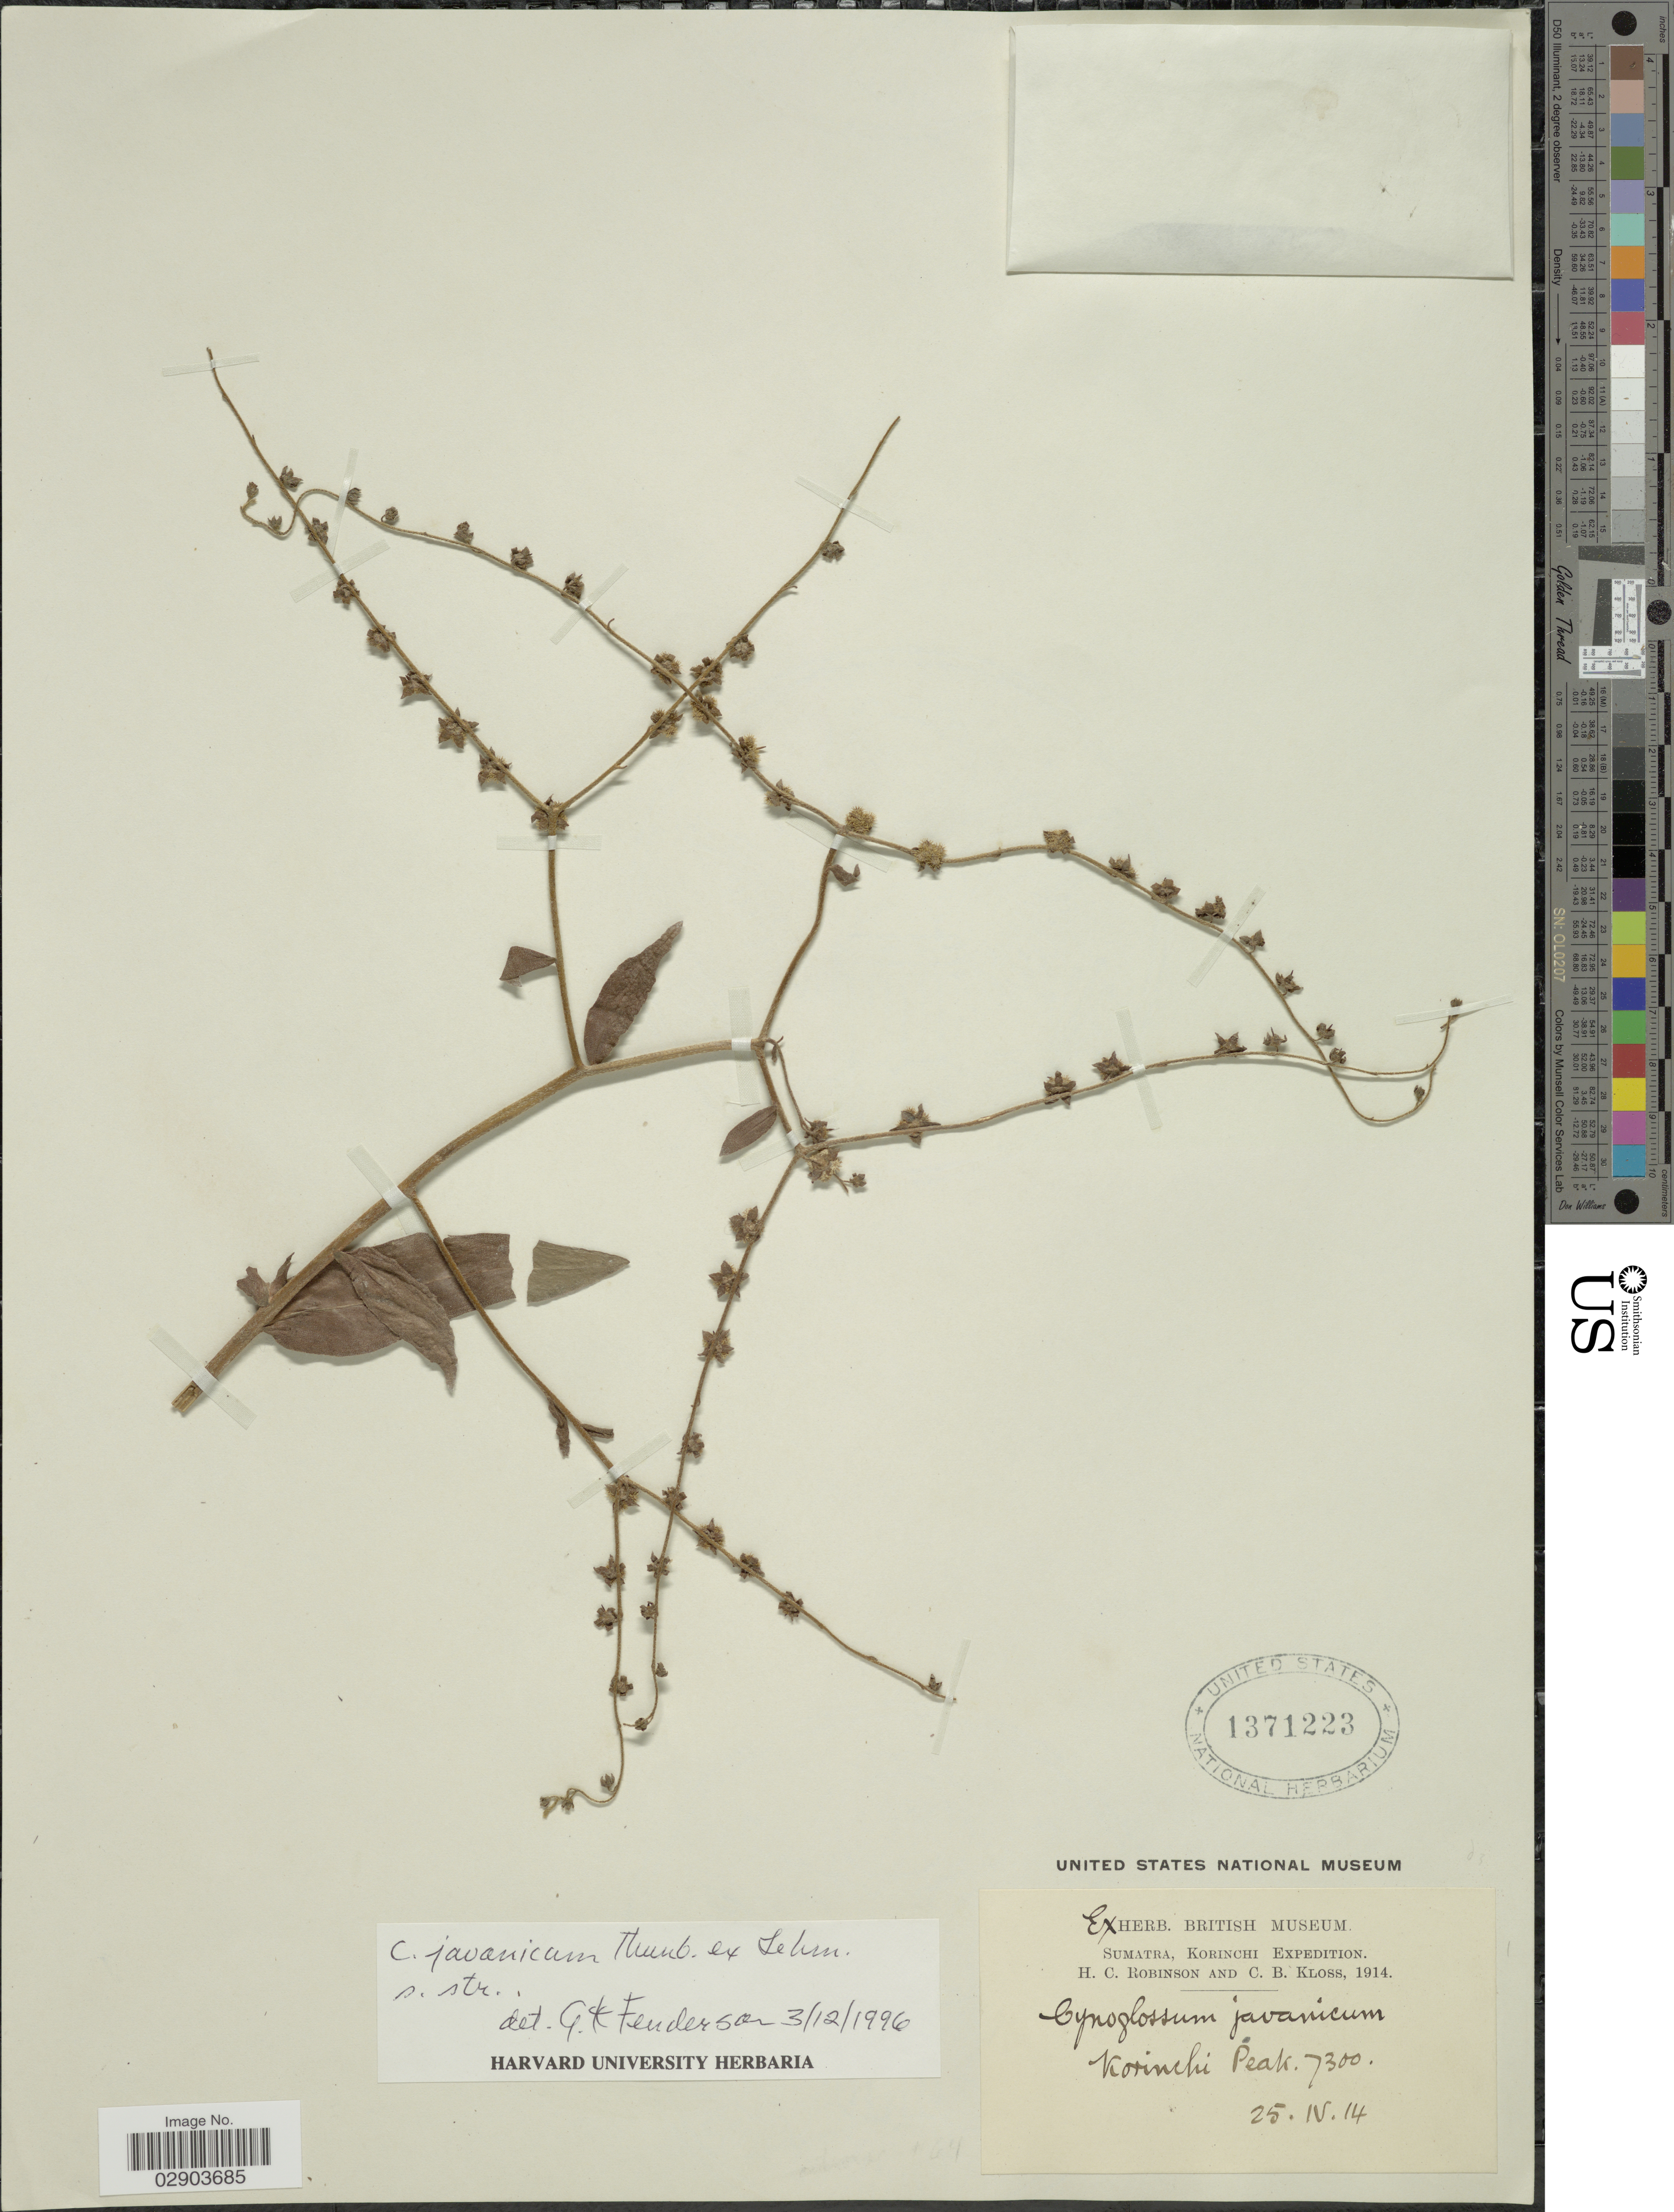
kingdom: Plantae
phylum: Tracheophyta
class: Magnoliopsida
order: Boraginales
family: Boraginaceae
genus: Cynoglossum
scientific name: Cynoglossum javanicum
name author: Thunb. ex Lehm.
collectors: H. C. Robinson & C. Kloss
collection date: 1914-04-25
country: Indonesia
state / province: Sumatra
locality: Sumatra, Korinchi, Korinchi Peak.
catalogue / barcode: US 1371223